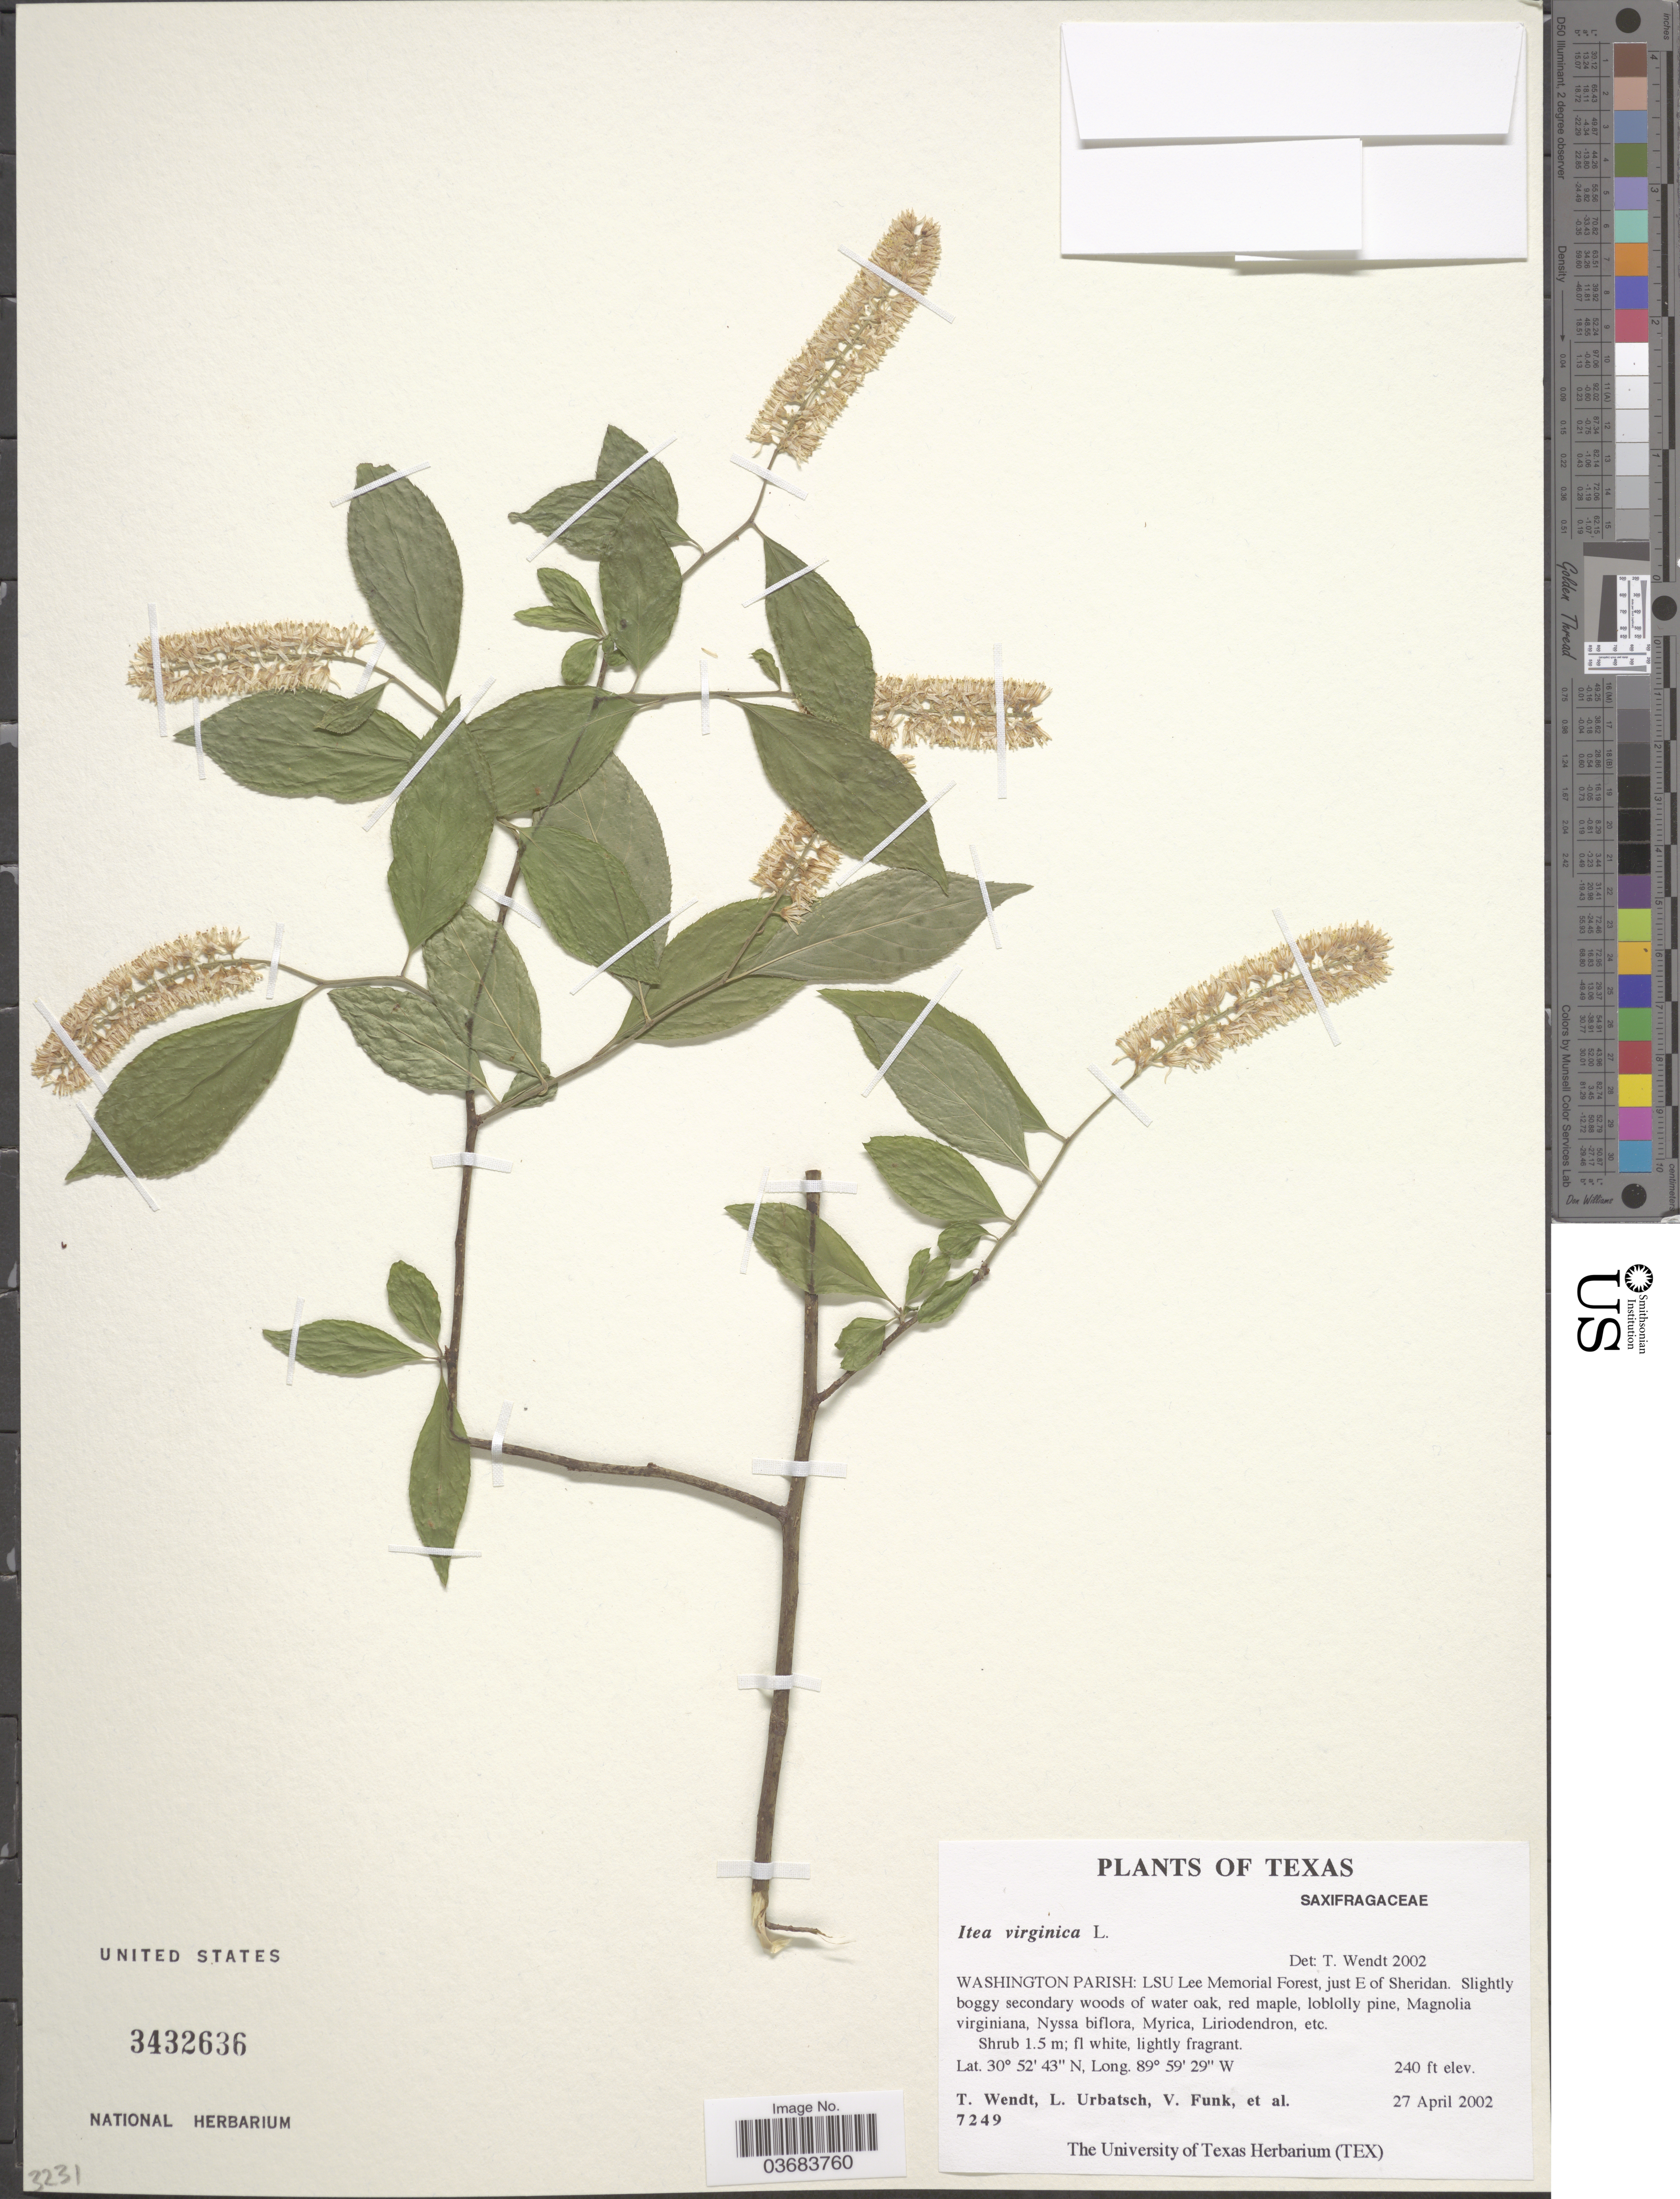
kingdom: Plantae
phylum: Tracheophyta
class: Magnoliopsida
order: Saxifragales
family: Iteaceae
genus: Itea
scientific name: Itea virginica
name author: L.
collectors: T. L. Wendt, L. E. Urbatsch, V. Funk & et al.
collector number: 7249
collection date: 2002-04-27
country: United States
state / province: Texas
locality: Washington Parish: LSU Lee Memorial Forest, just E of Sheridan.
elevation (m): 73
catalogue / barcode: US 3432636